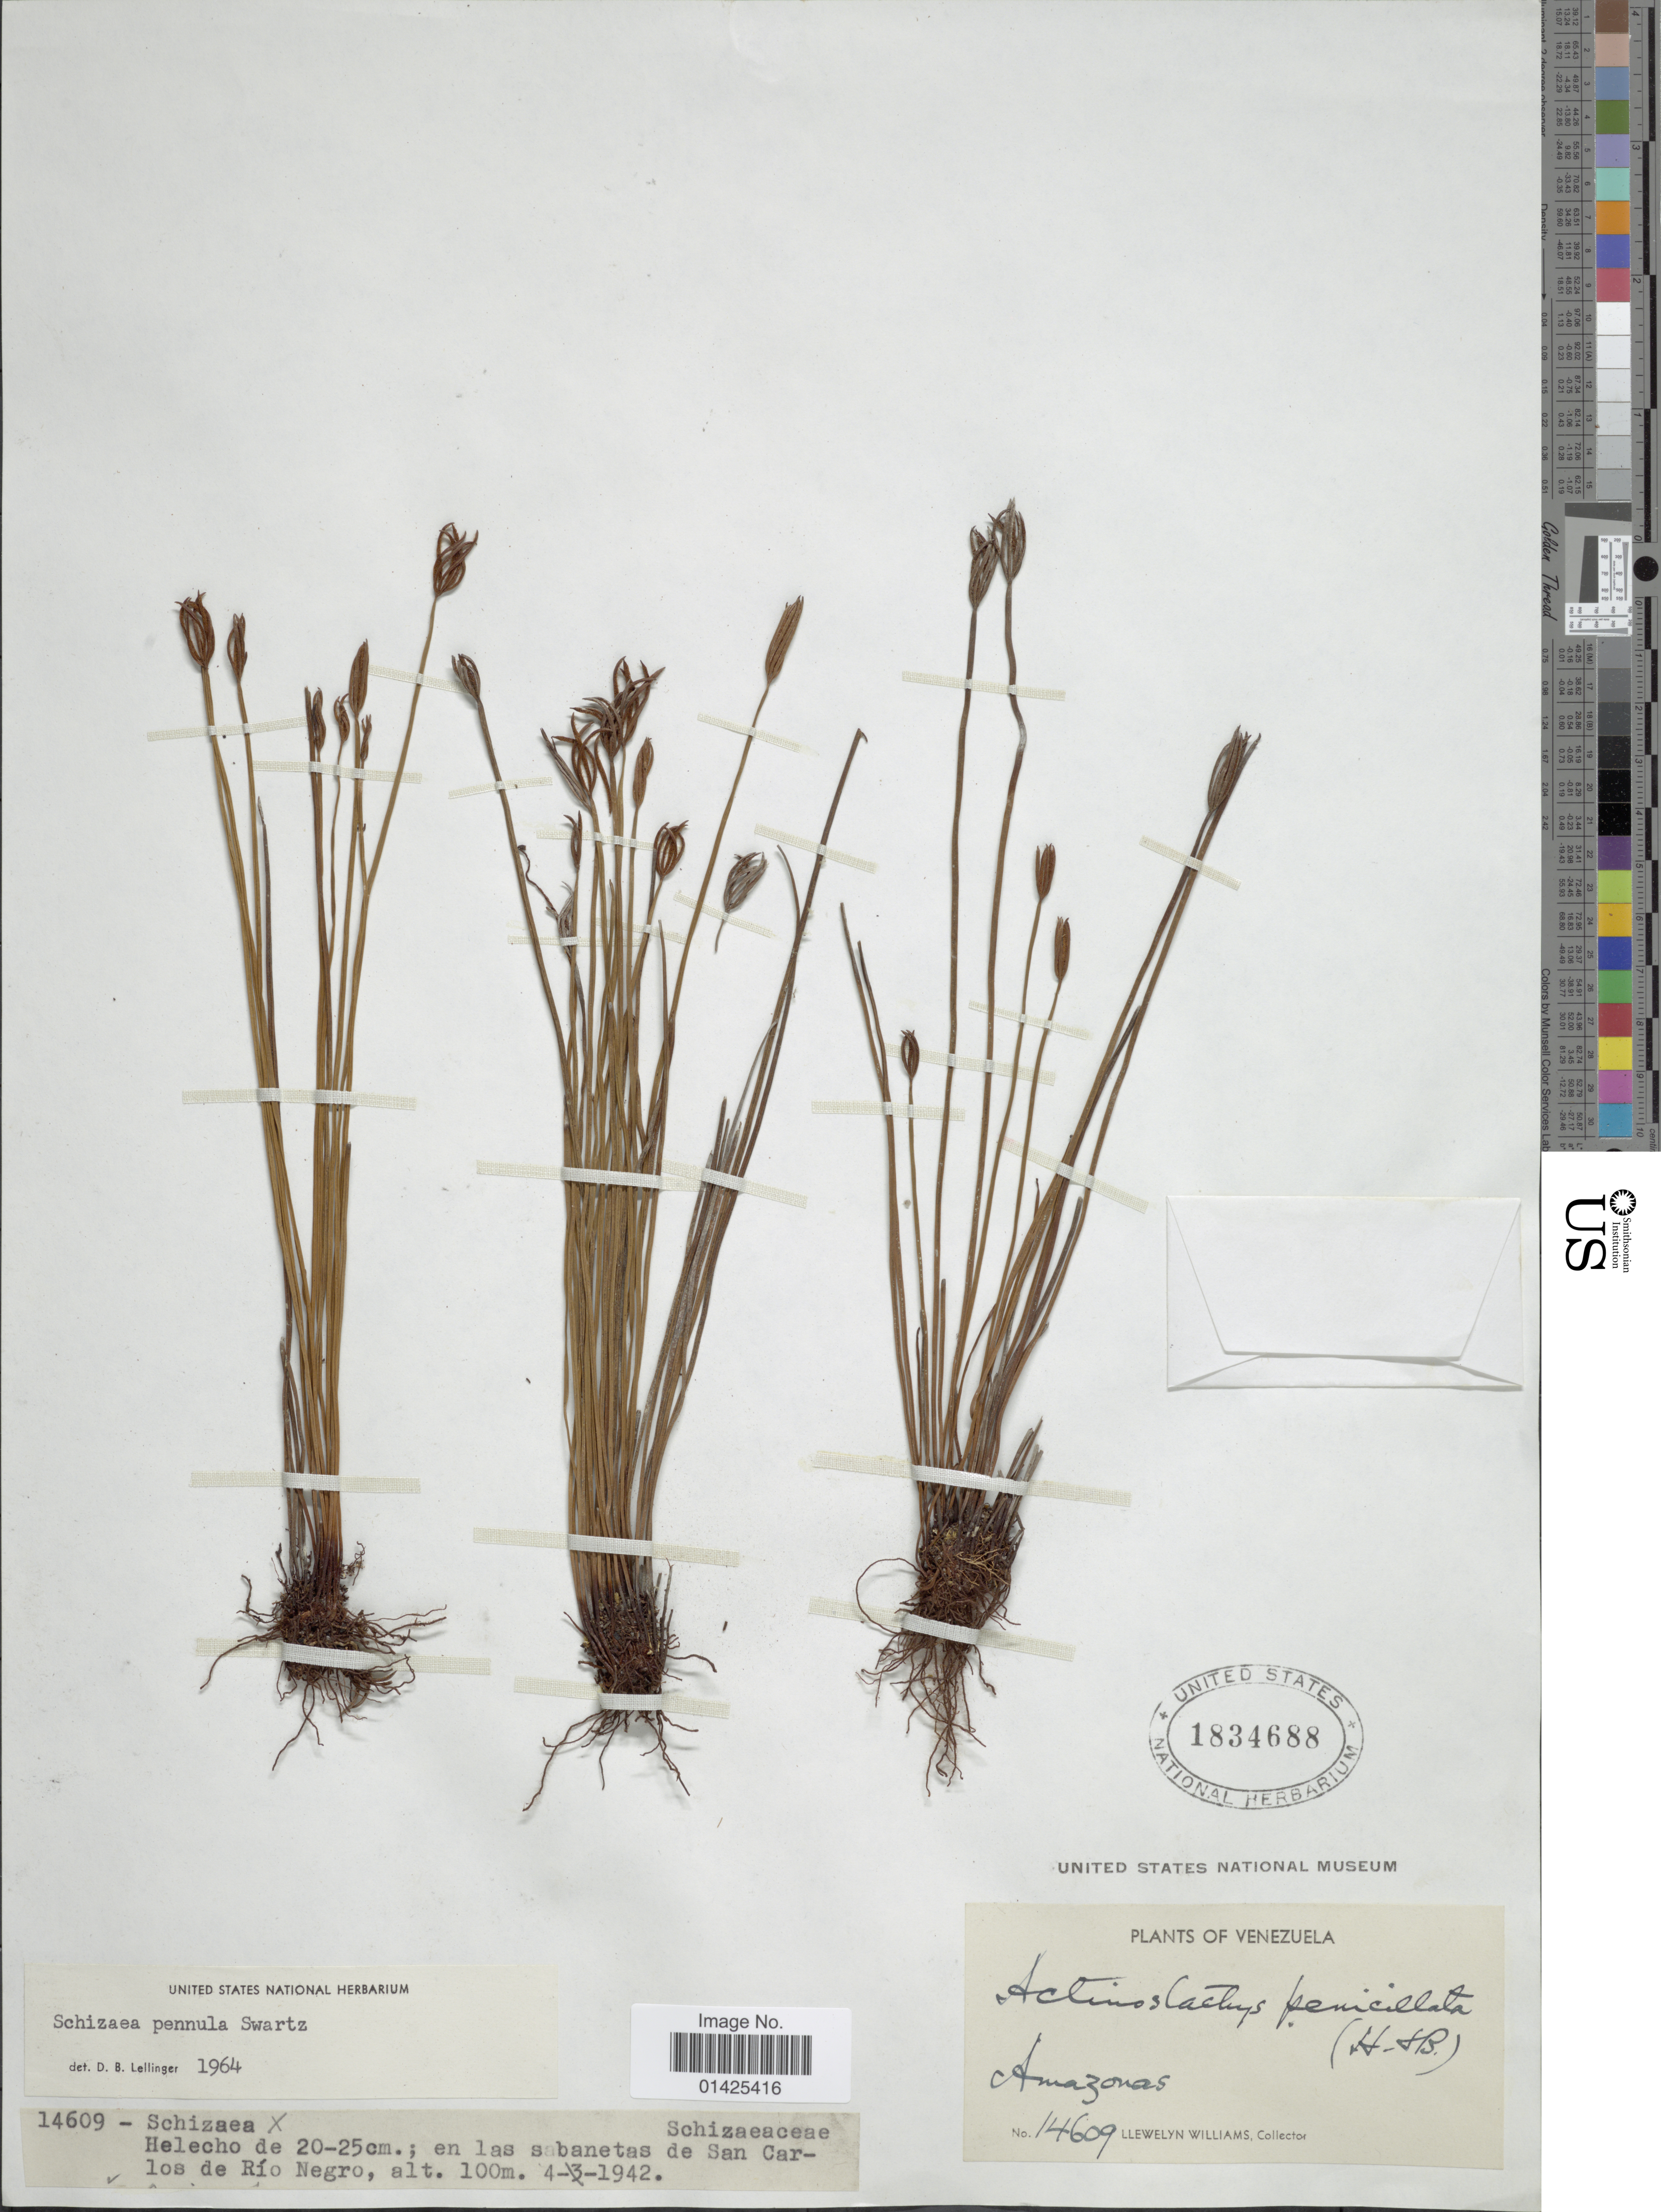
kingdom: Plantae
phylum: Tracheophyta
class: Polypodiopsida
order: Schizaeales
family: Schizaeaceae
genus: Actinostachys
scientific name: Actinostachys pennula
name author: (Sw.) Hook.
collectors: Ll. Williams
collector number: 14609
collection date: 1942-03-04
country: Venezuela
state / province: Amazonas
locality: Schizaea, Helecho de 20-25cm. en las sabanetas de san Carlos de rio Negro.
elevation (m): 100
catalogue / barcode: US 1834688